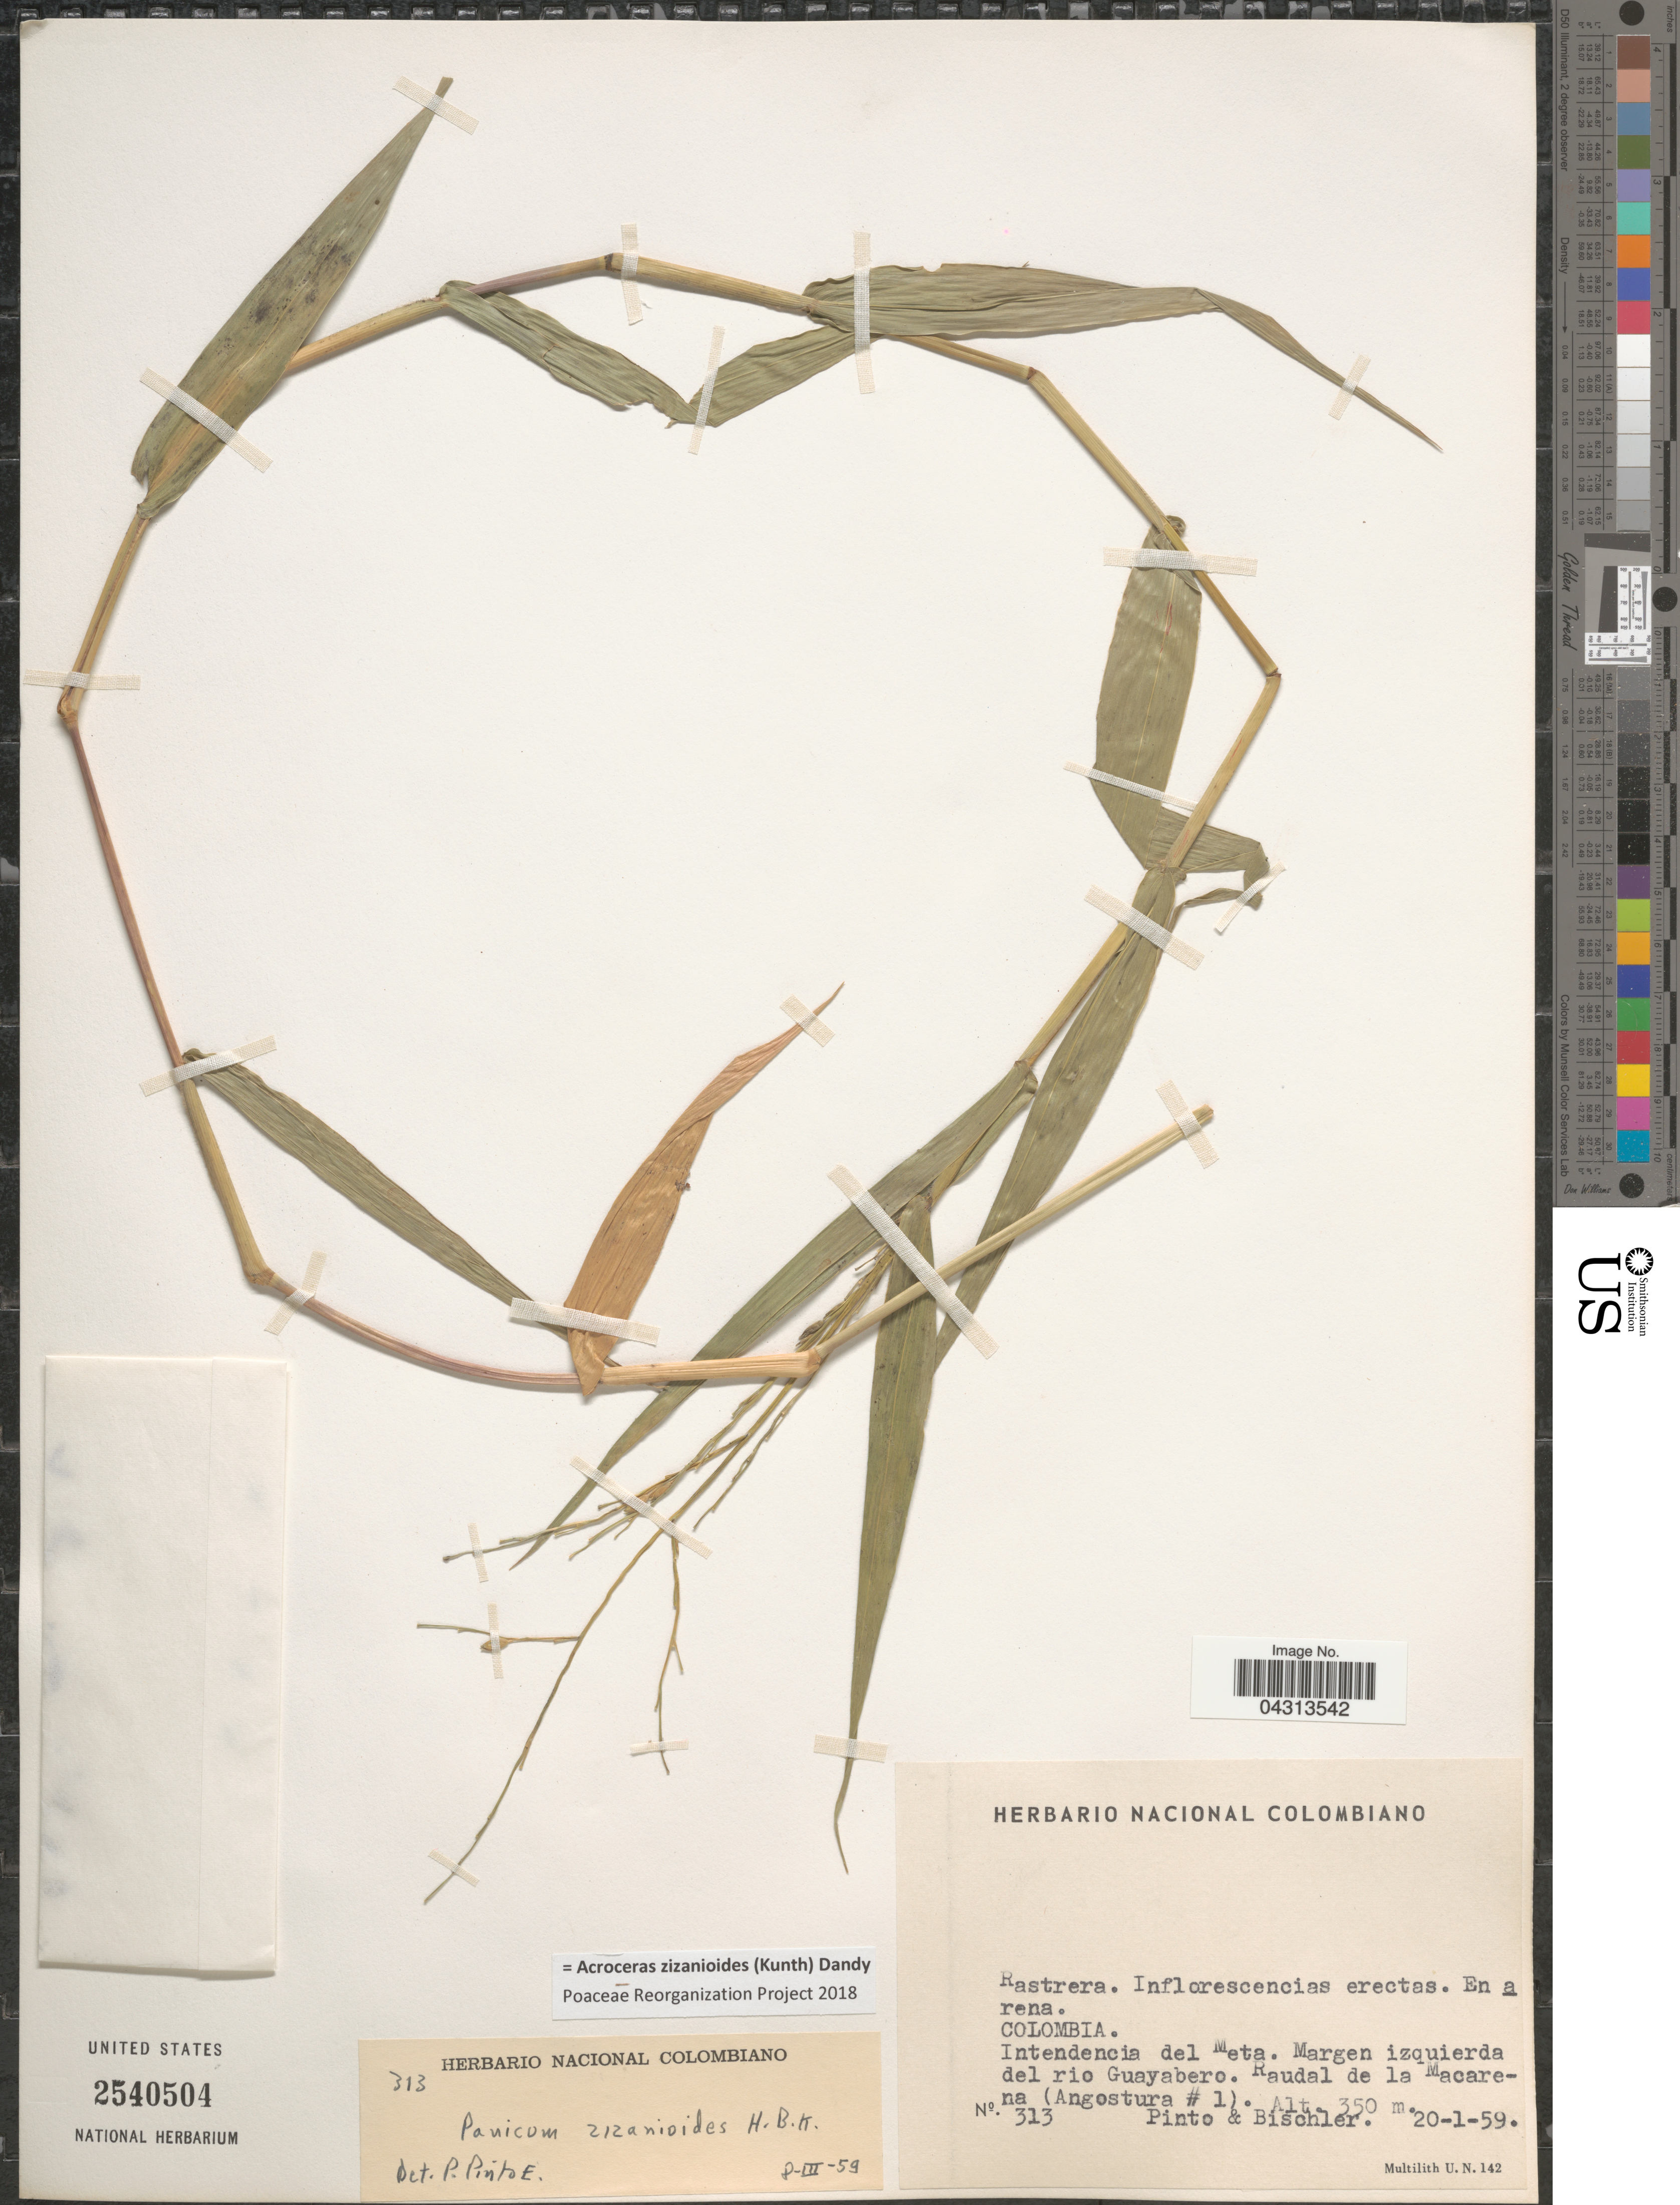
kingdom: Plantae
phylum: Tracheophyta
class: Liliopsida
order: Poales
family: Poaceae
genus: Acroceras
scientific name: Acroceras zizanioides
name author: (Kunth) Dandy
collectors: Pinto, -- & -. Bischler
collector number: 313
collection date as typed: Transcribed d/m/y: 20/1/59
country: Colombia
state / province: Meta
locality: En arena. Intendencia del Meta. Margen izquierda del rio Guayabero. Raudal de la Macarena (Angostura # 1).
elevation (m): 350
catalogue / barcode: US 2540504